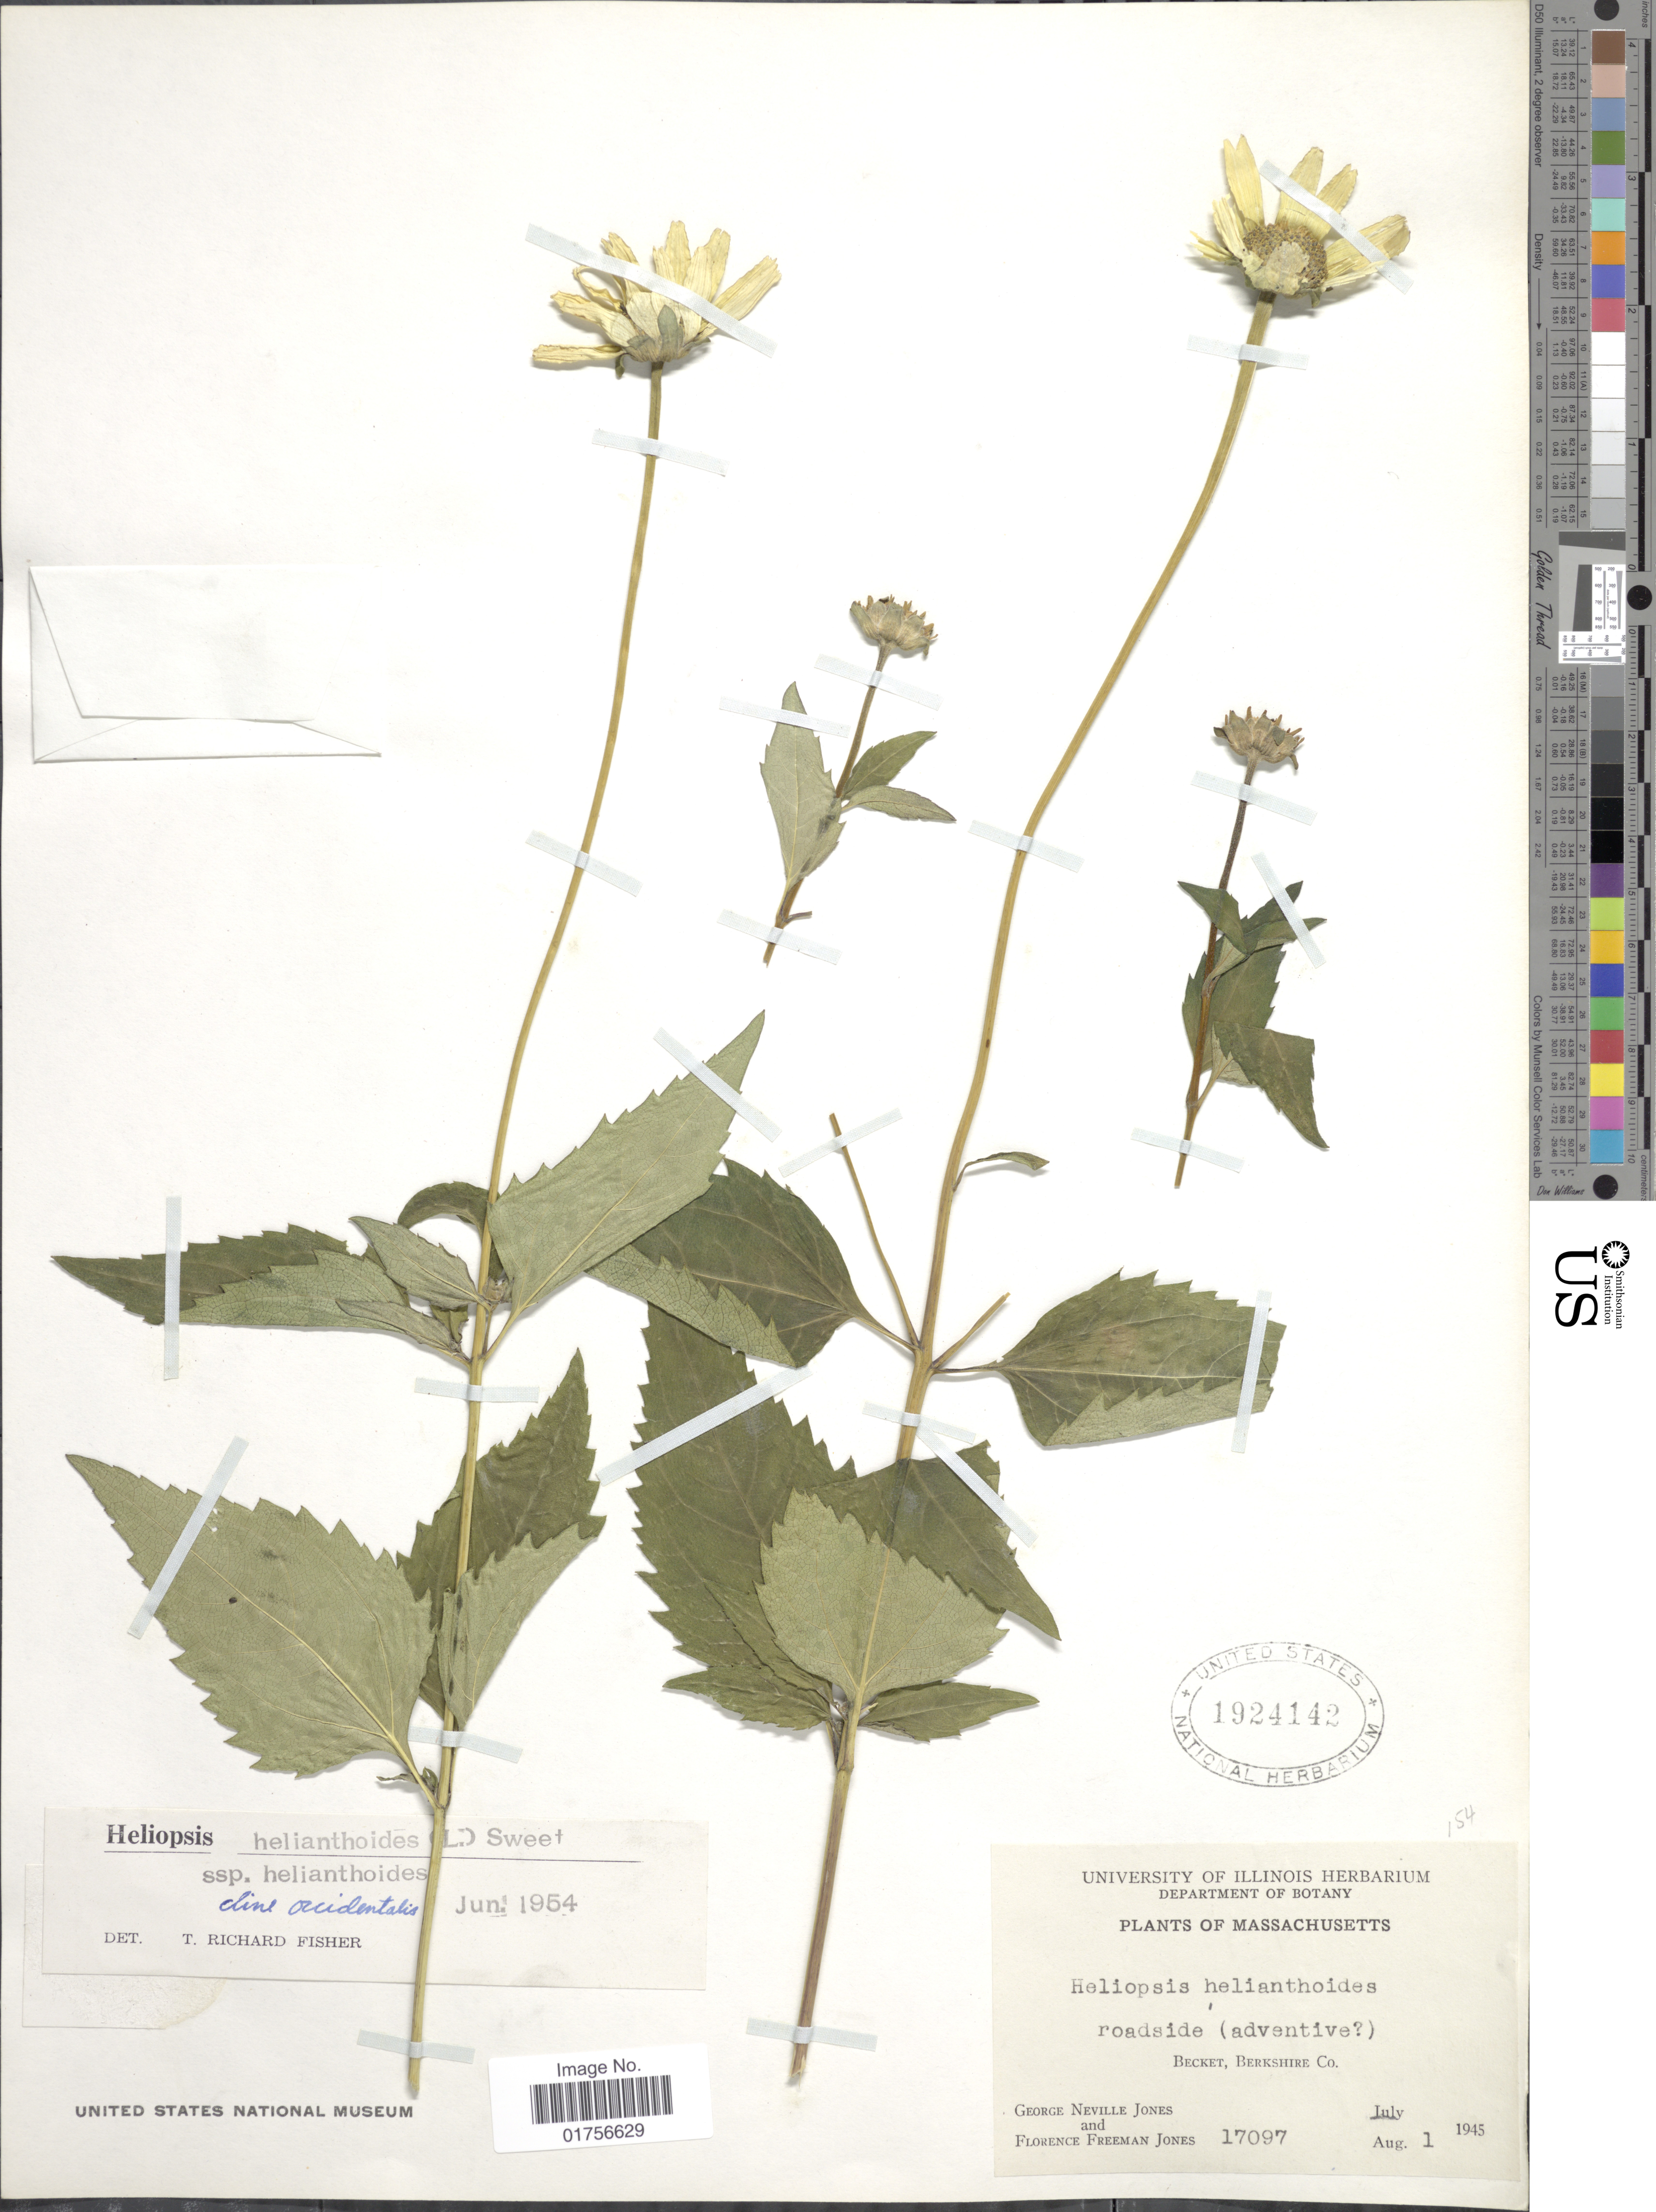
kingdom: Plantae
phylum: Tracheophyta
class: Magnoliopsida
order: Asterales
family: Asteraceae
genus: Heliopsis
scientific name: Heliopsis helianthoides subsp. helianthoides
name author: (L.) Sweet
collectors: G. N. Jones & F. F. Jones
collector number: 17097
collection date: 1945-08-01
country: United States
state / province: Massachusetts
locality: Becket, Berkshire Co.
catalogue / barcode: US 1924142